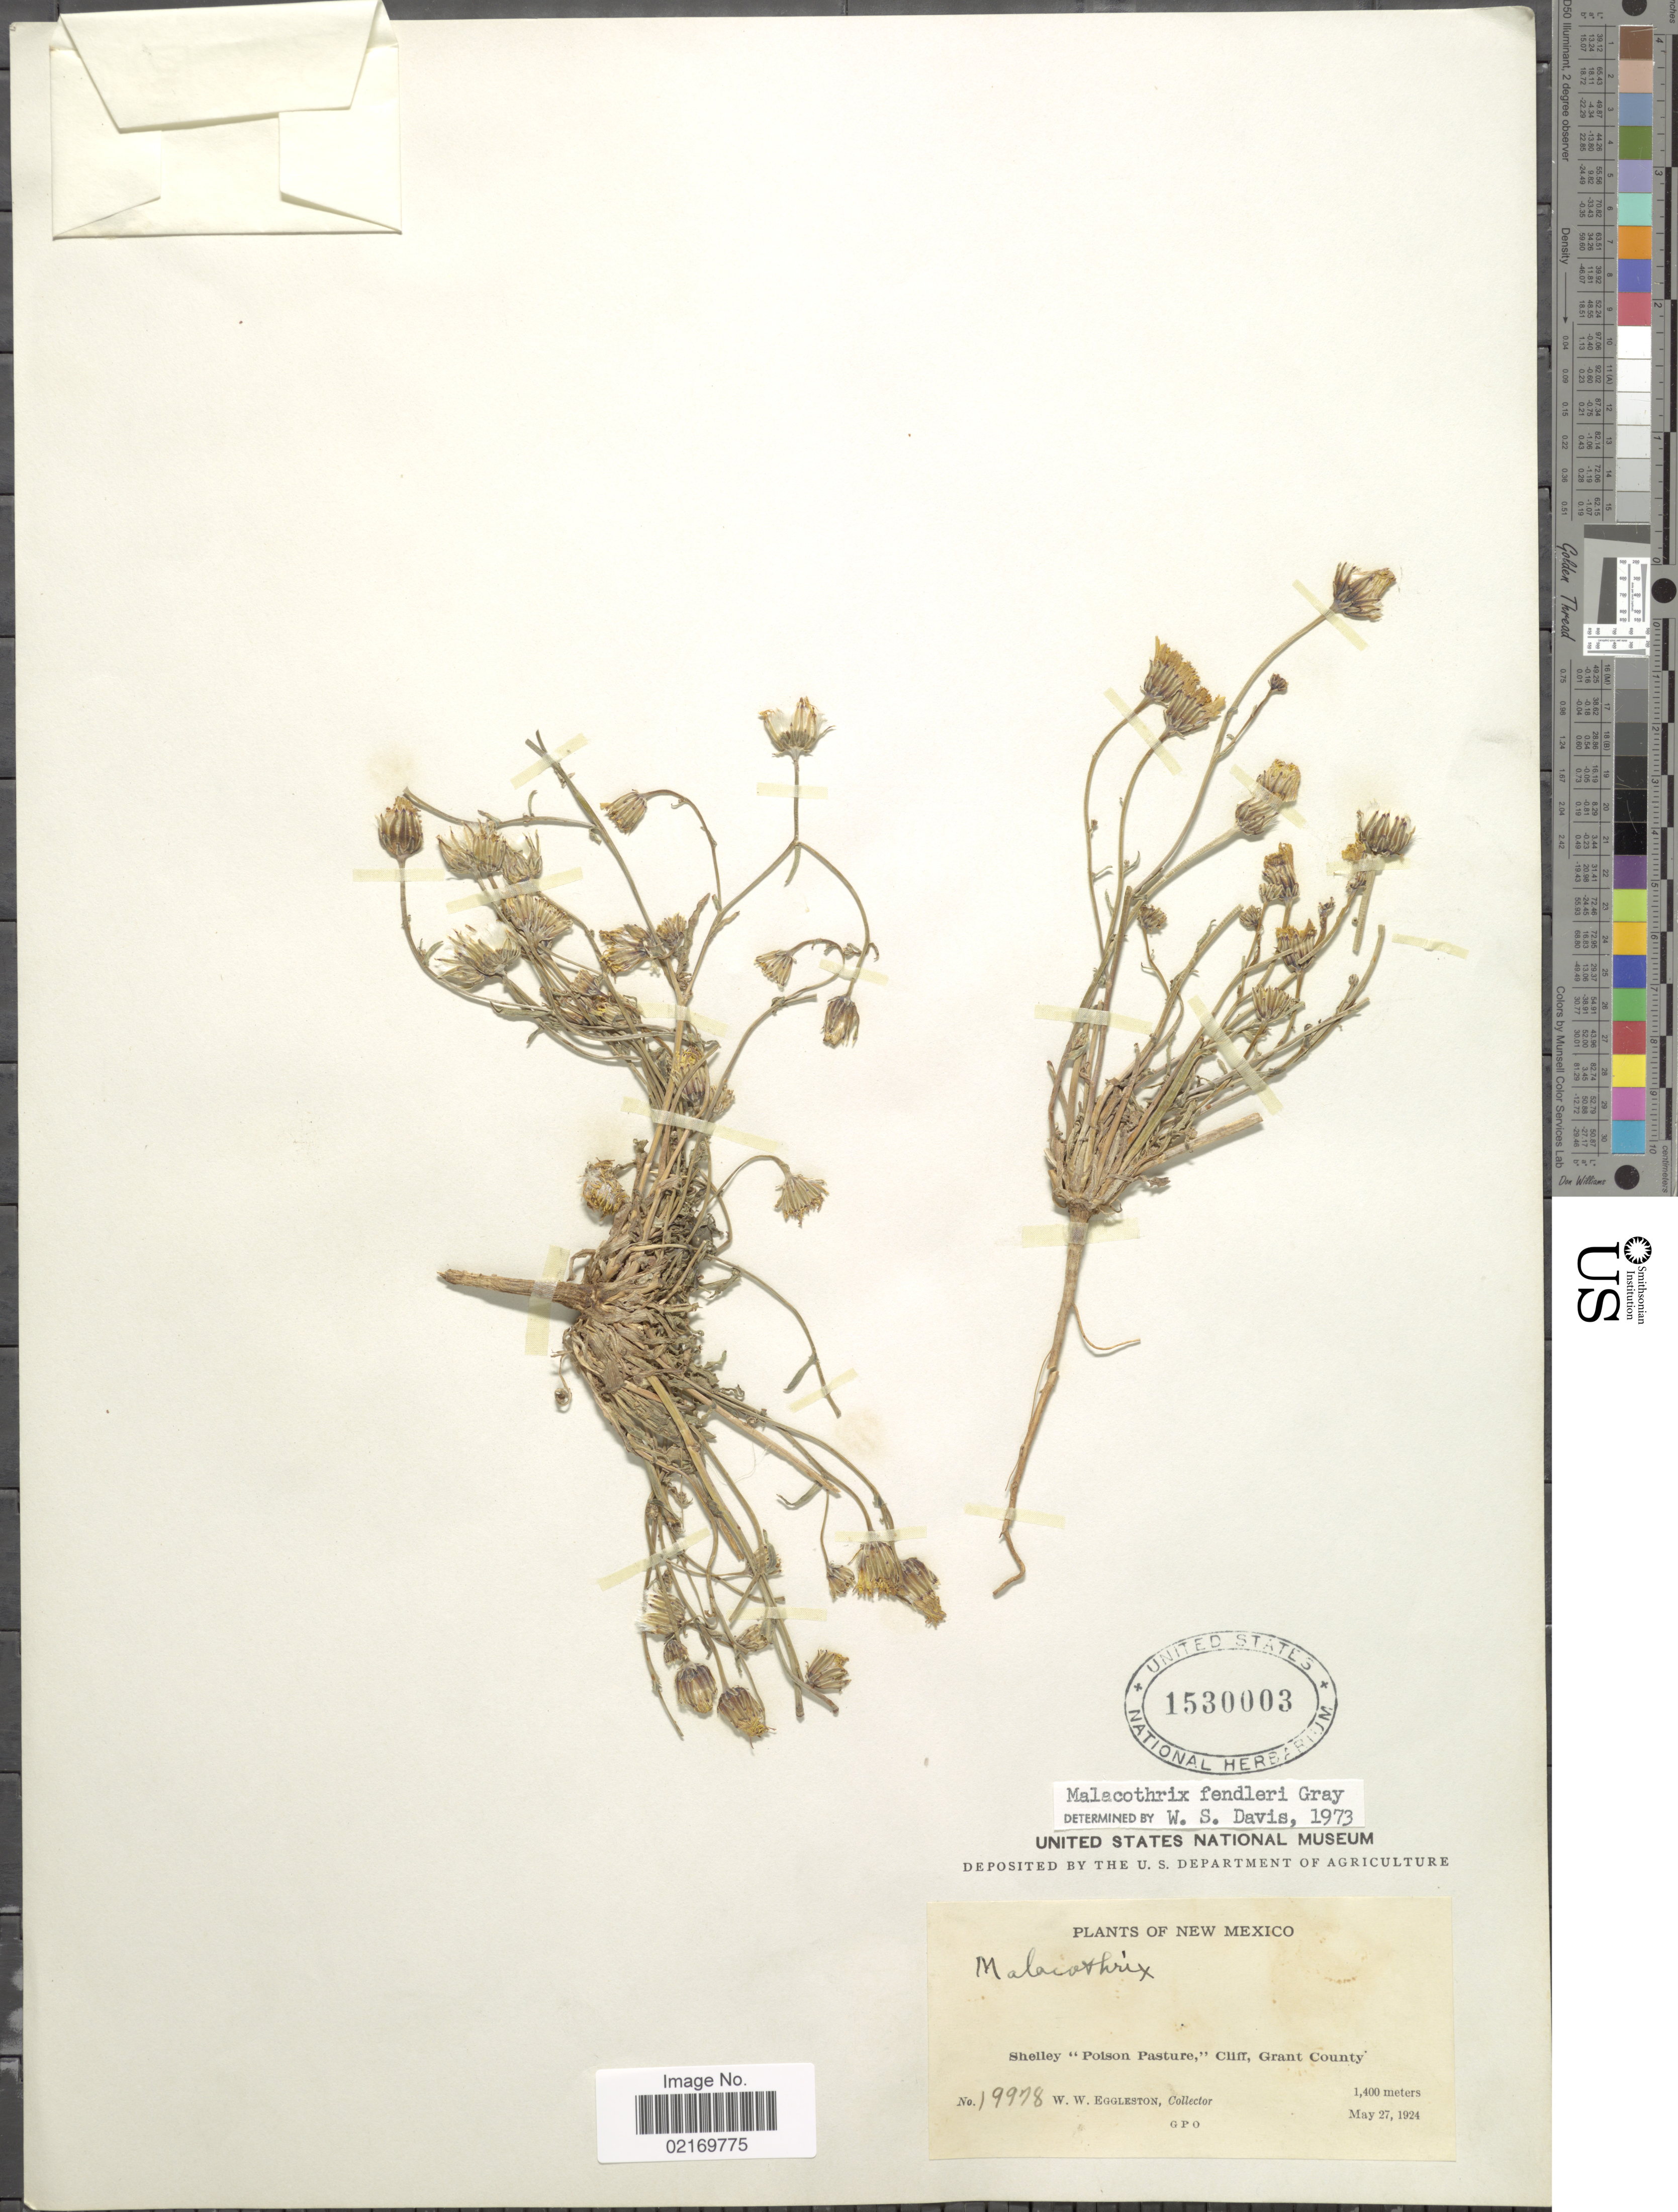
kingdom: Plantae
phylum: Tracheophyta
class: Magnoliopsida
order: Asterales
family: Asteraceae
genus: Malacothrix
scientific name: Malacothrix fendleri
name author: A. Gray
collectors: W. W. Eggleston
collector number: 19978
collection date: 1924-05-27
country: United States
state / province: New Mexico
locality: Shelley, Polson Pasture, Cliff, Grant County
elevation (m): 1400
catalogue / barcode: US 1530003